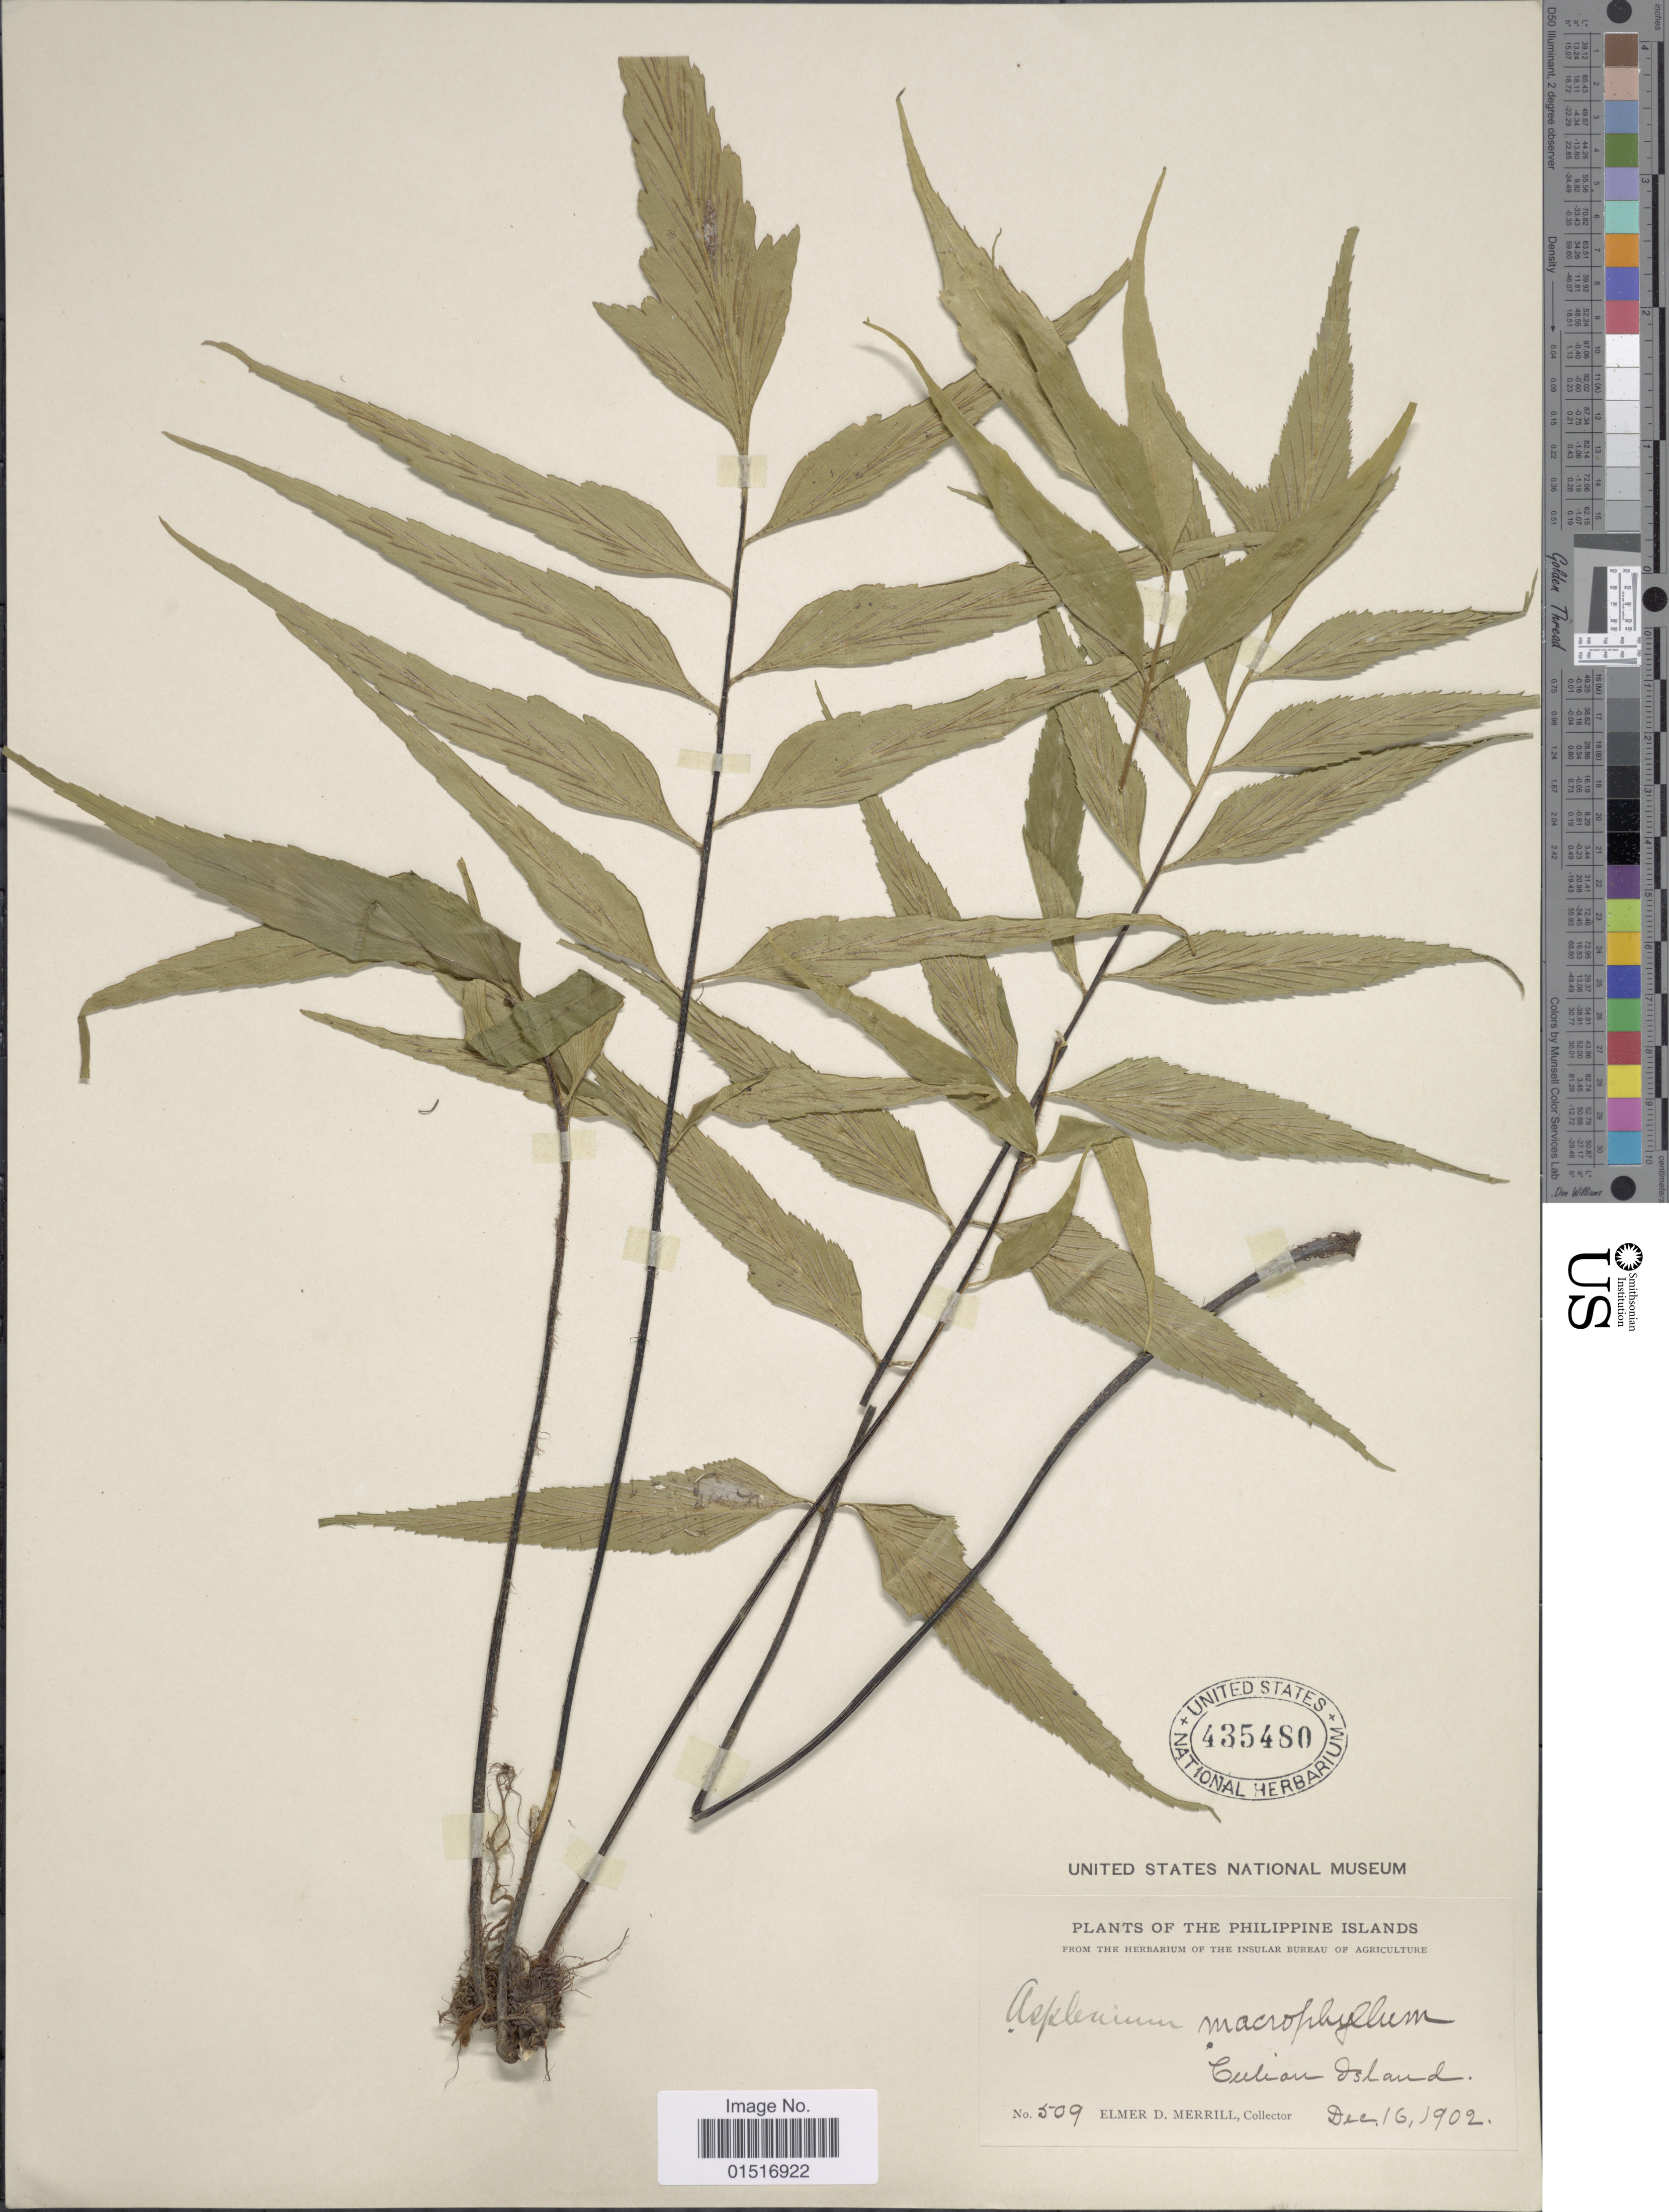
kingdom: Plantae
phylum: Tracheophyta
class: Polypodiopsida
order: Polypodiales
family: Aspleniaceae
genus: Asplenium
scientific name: Asplenium polyodon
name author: G. Forst.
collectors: E. D. Merrill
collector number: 509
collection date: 1902-12-16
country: Philippines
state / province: Mimaropa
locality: Culion Island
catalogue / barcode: US 435480